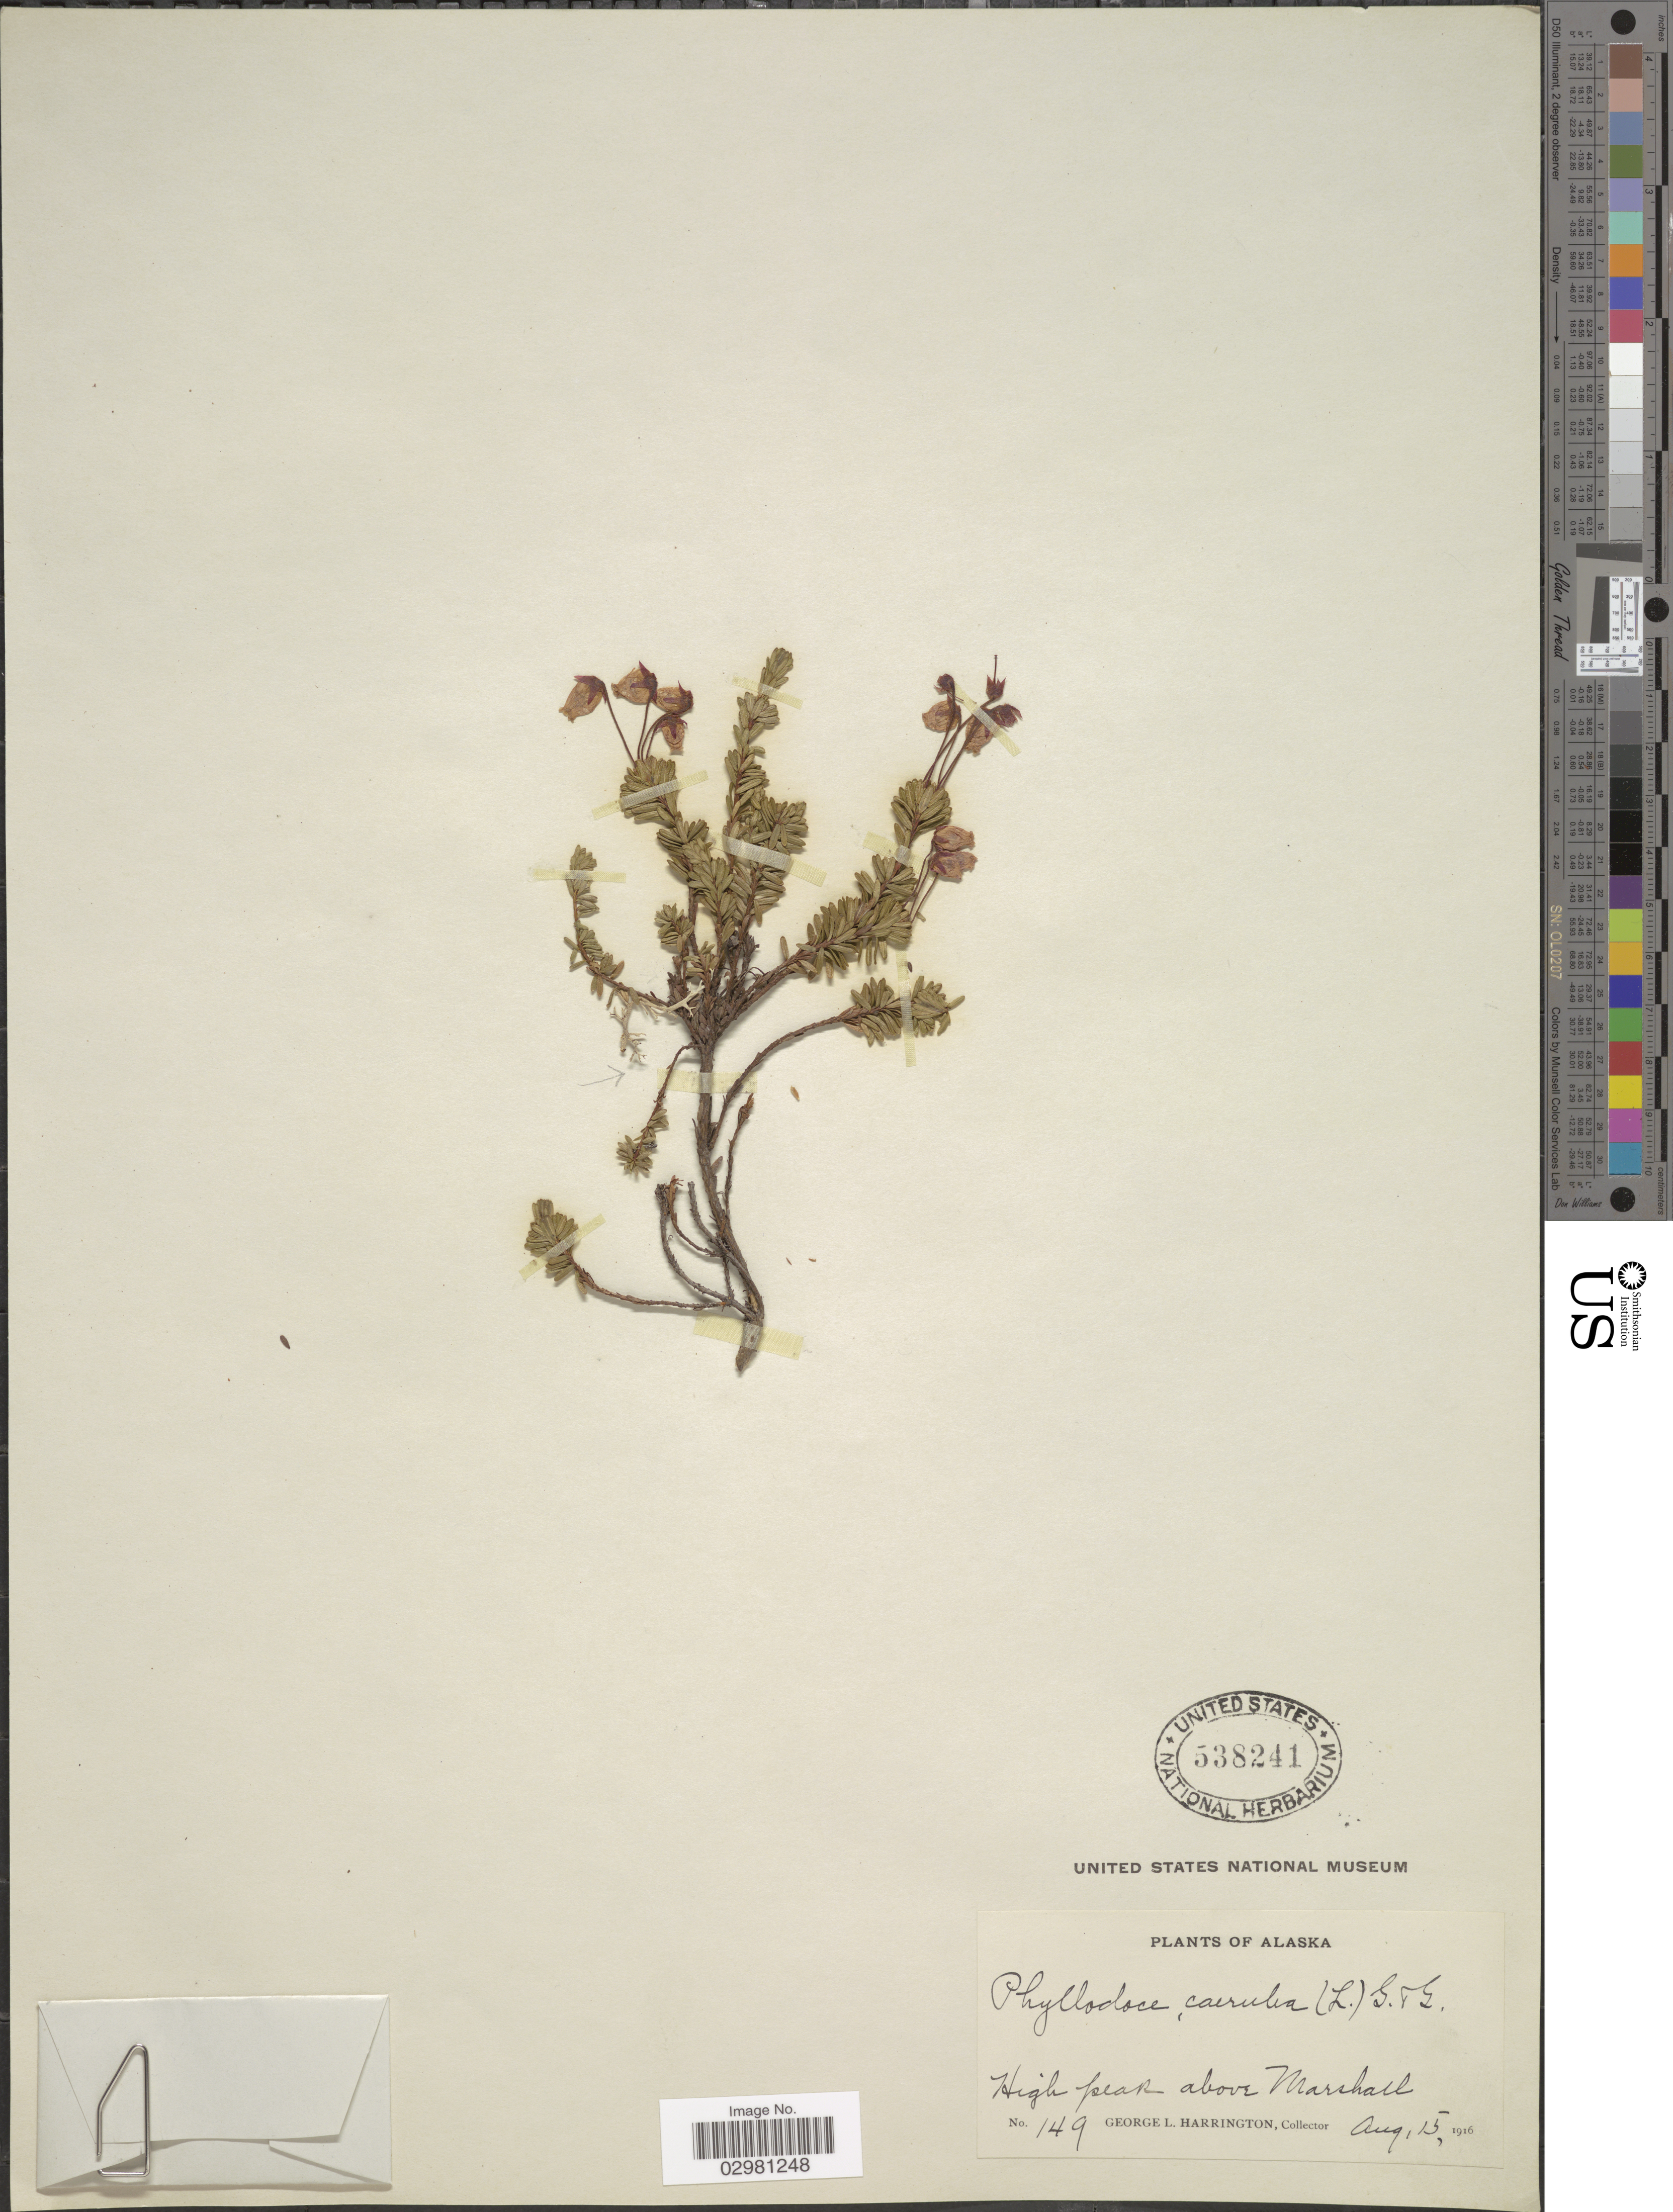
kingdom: Plantae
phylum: Tracheophyta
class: Magnoliopsida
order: Ericales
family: Ericaceae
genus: Phyllodoce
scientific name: Phyllodoce caerulea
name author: (L.) Bab.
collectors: G. Harrington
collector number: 149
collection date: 1916-08-15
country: United States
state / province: Alaska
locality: High peak above Marshall.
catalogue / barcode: US 538241